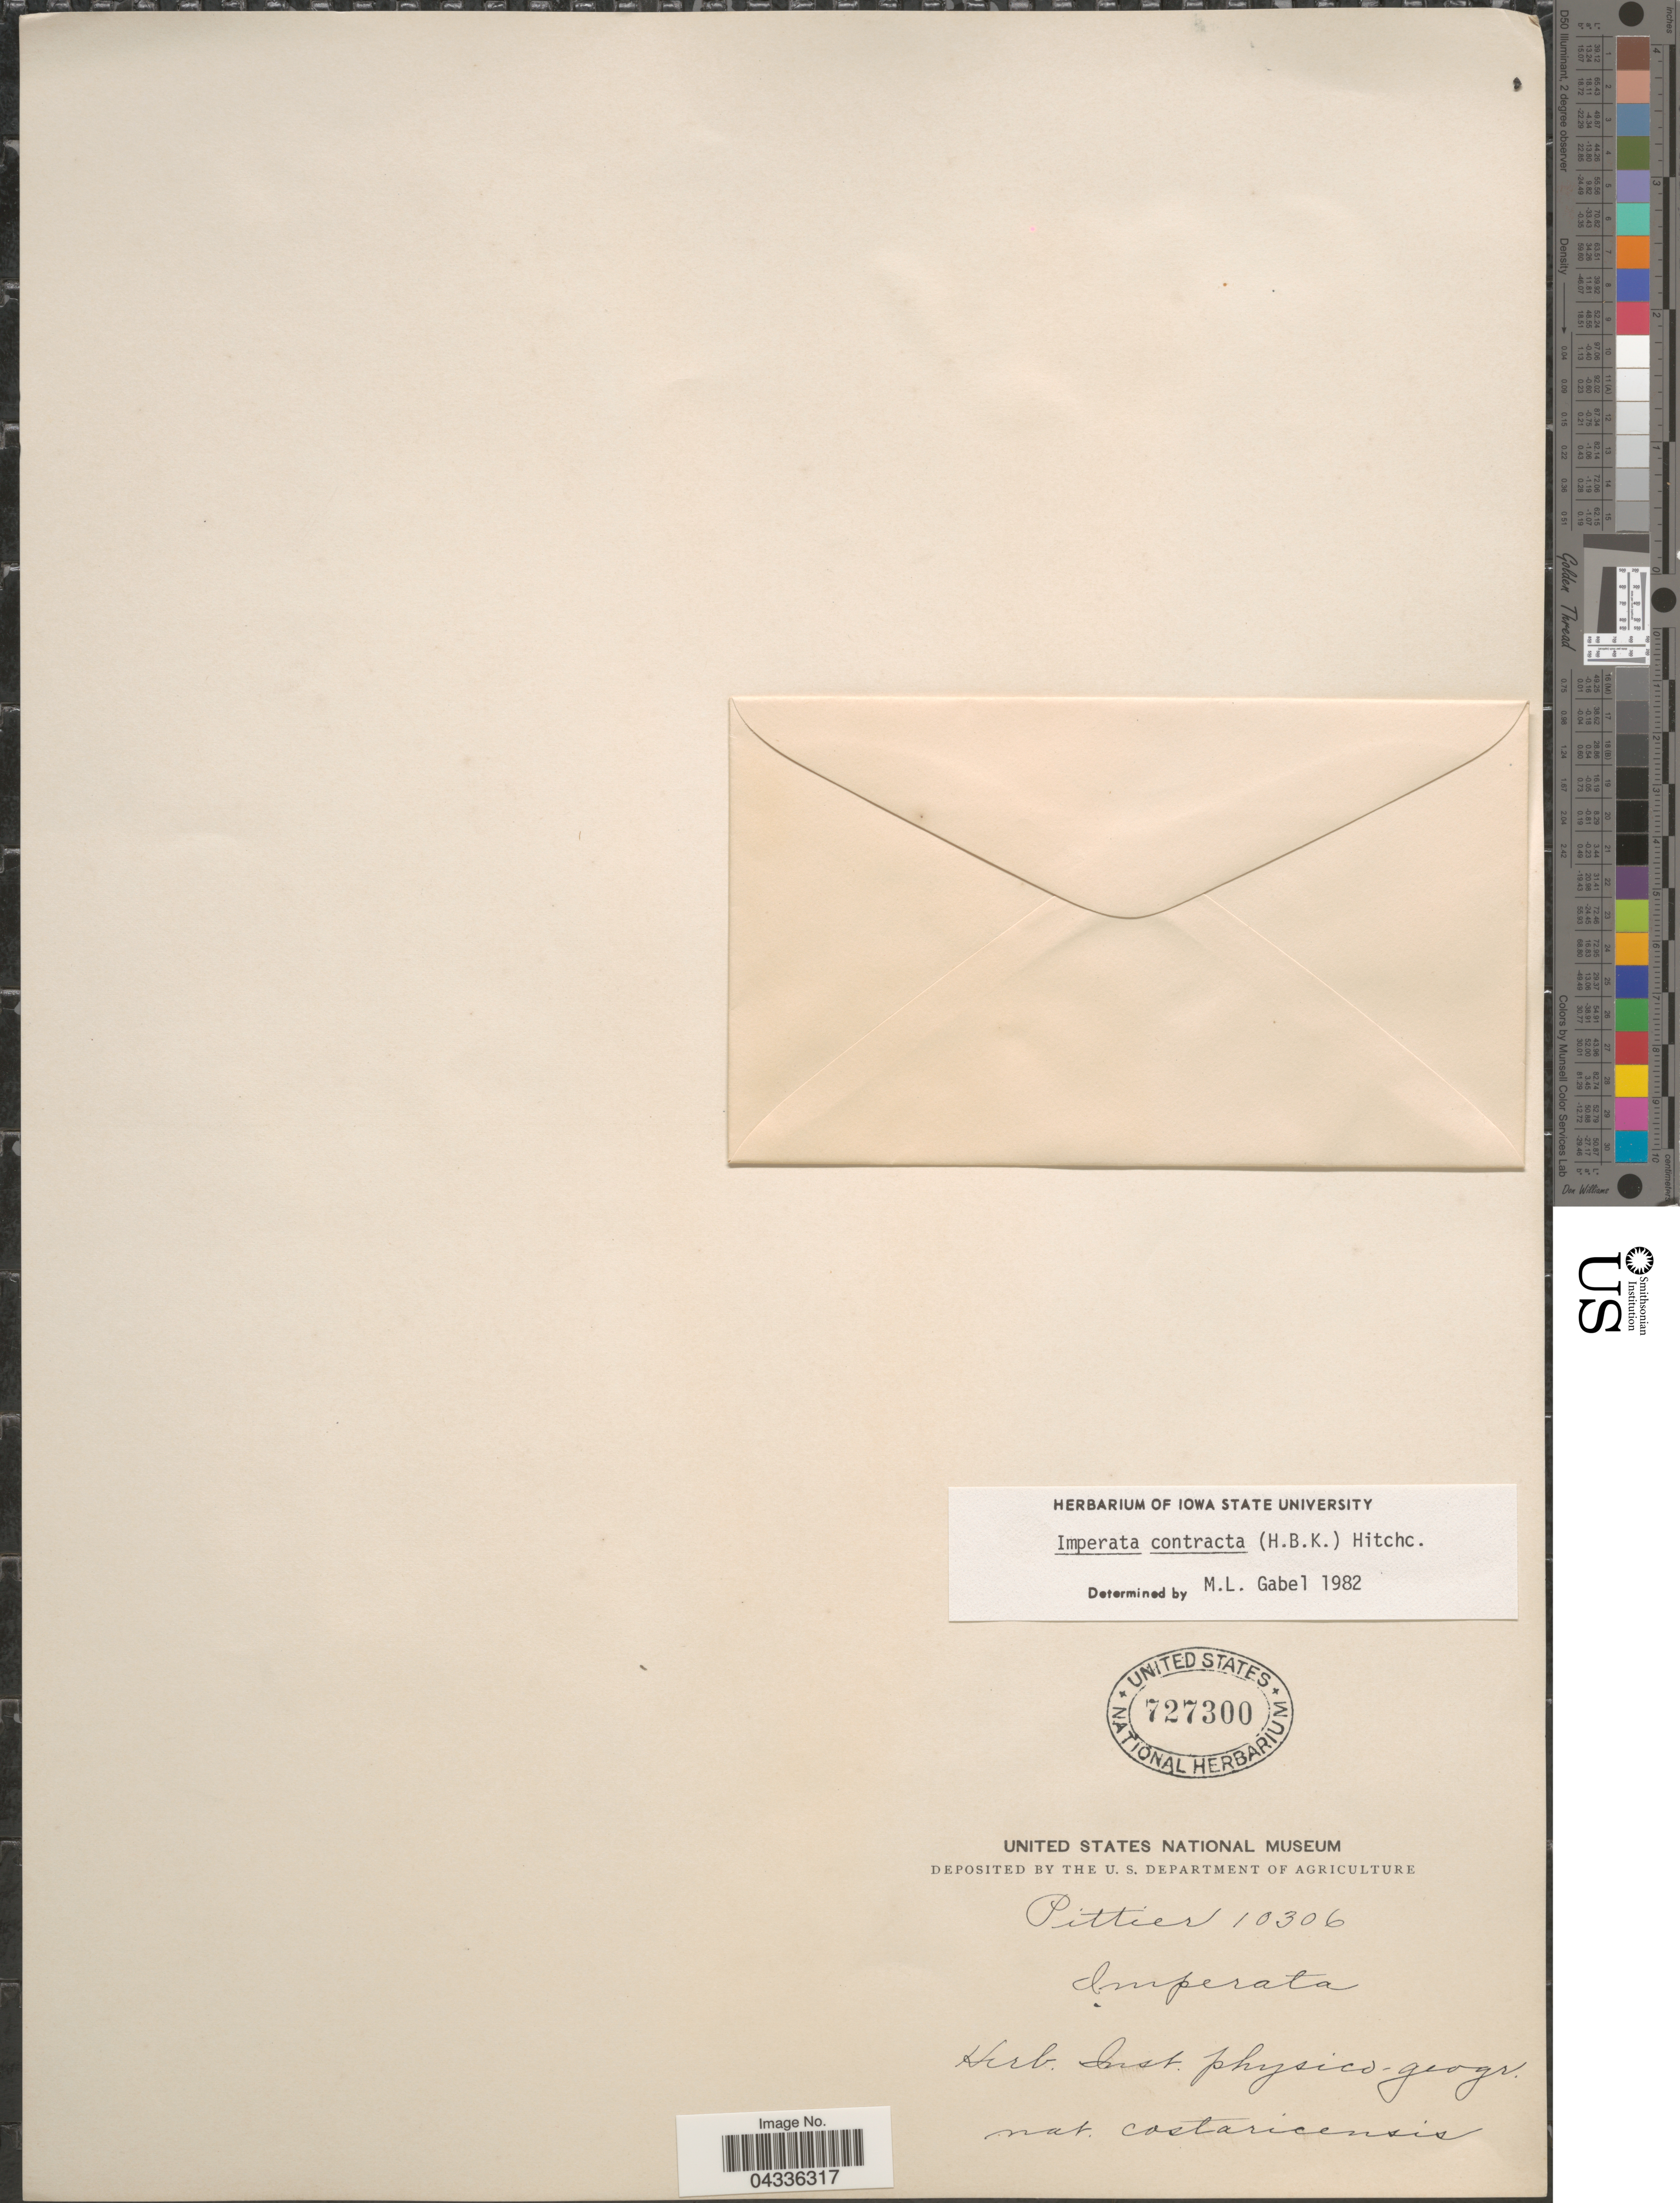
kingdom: Plantae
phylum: Tracheophyta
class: Liliopsida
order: Poales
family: Poaceae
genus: Imperata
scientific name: Imperata contracta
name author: (Kunth) Hitchc.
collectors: Pittier, --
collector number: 10306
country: Costa Rica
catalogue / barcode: US 727300